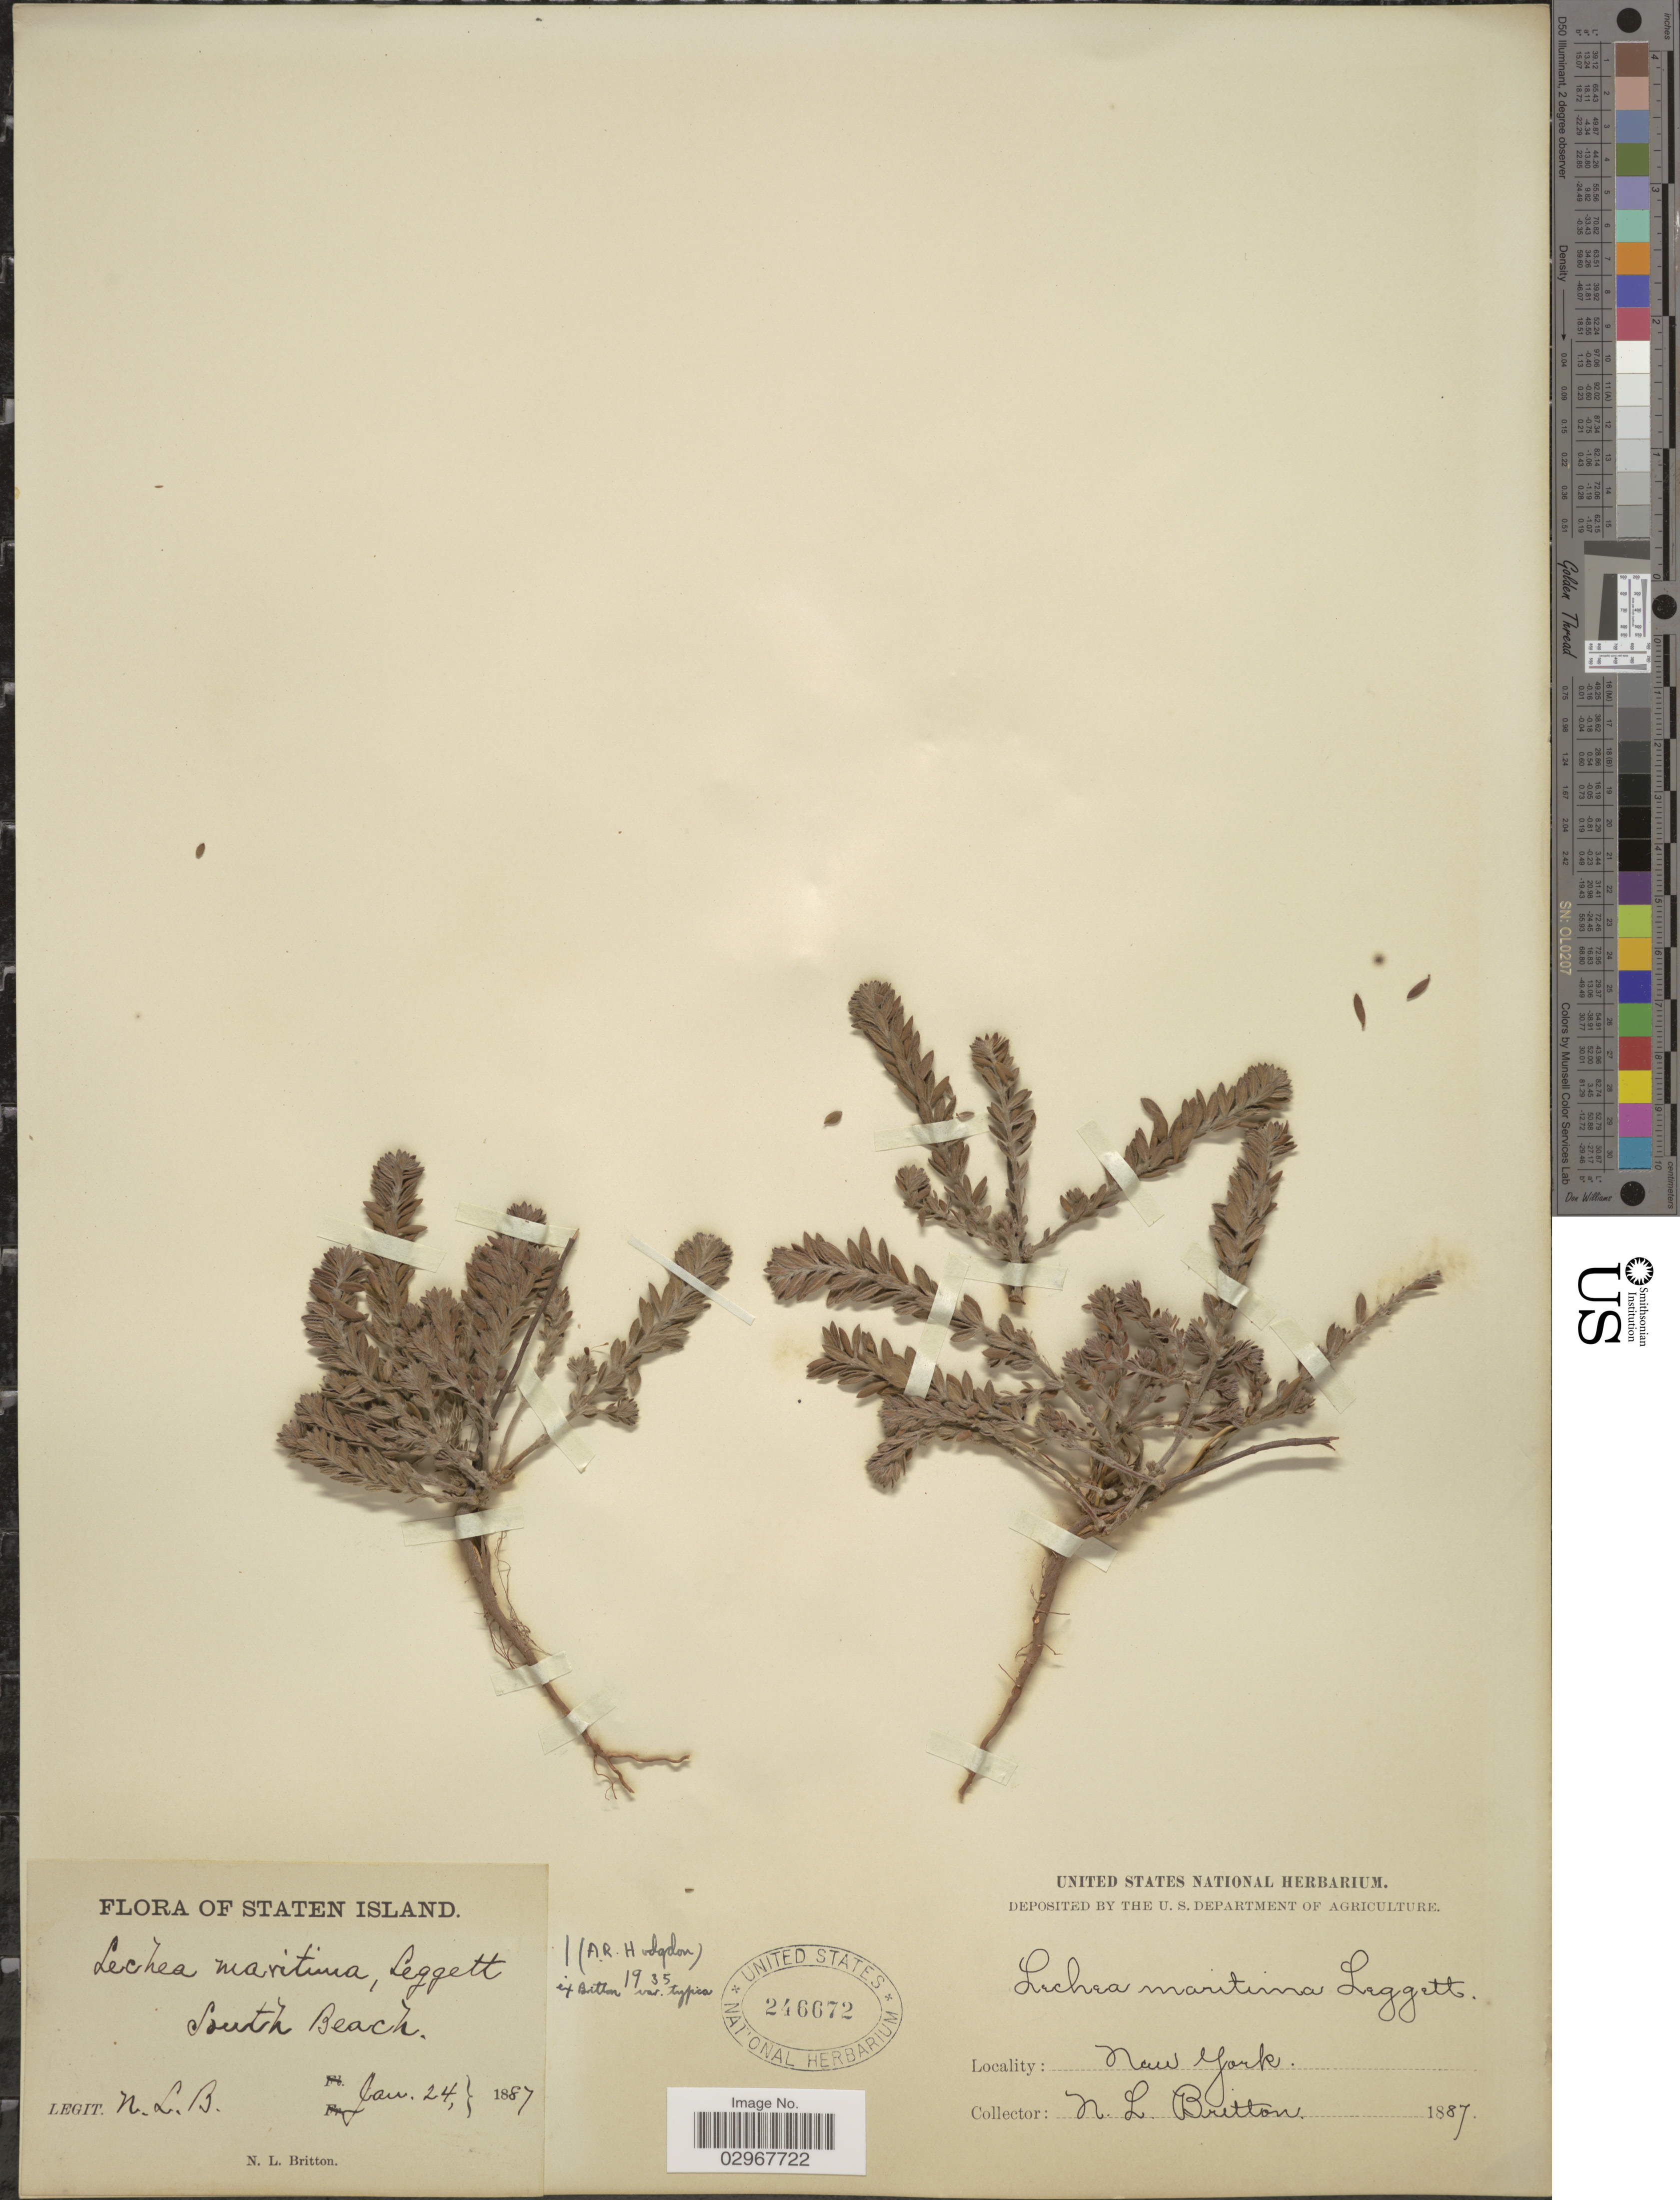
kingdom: Plantae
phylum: Tracheophyta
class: Magnoliopsida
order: Malvales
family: Cistaceae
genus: Lechea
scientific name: Lechea maritima var. typica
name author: Hodgdon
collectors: N. Britton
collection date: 1887-01-24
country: United States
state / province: New York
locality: Staten Island. South Beach.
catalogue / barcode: US 246672